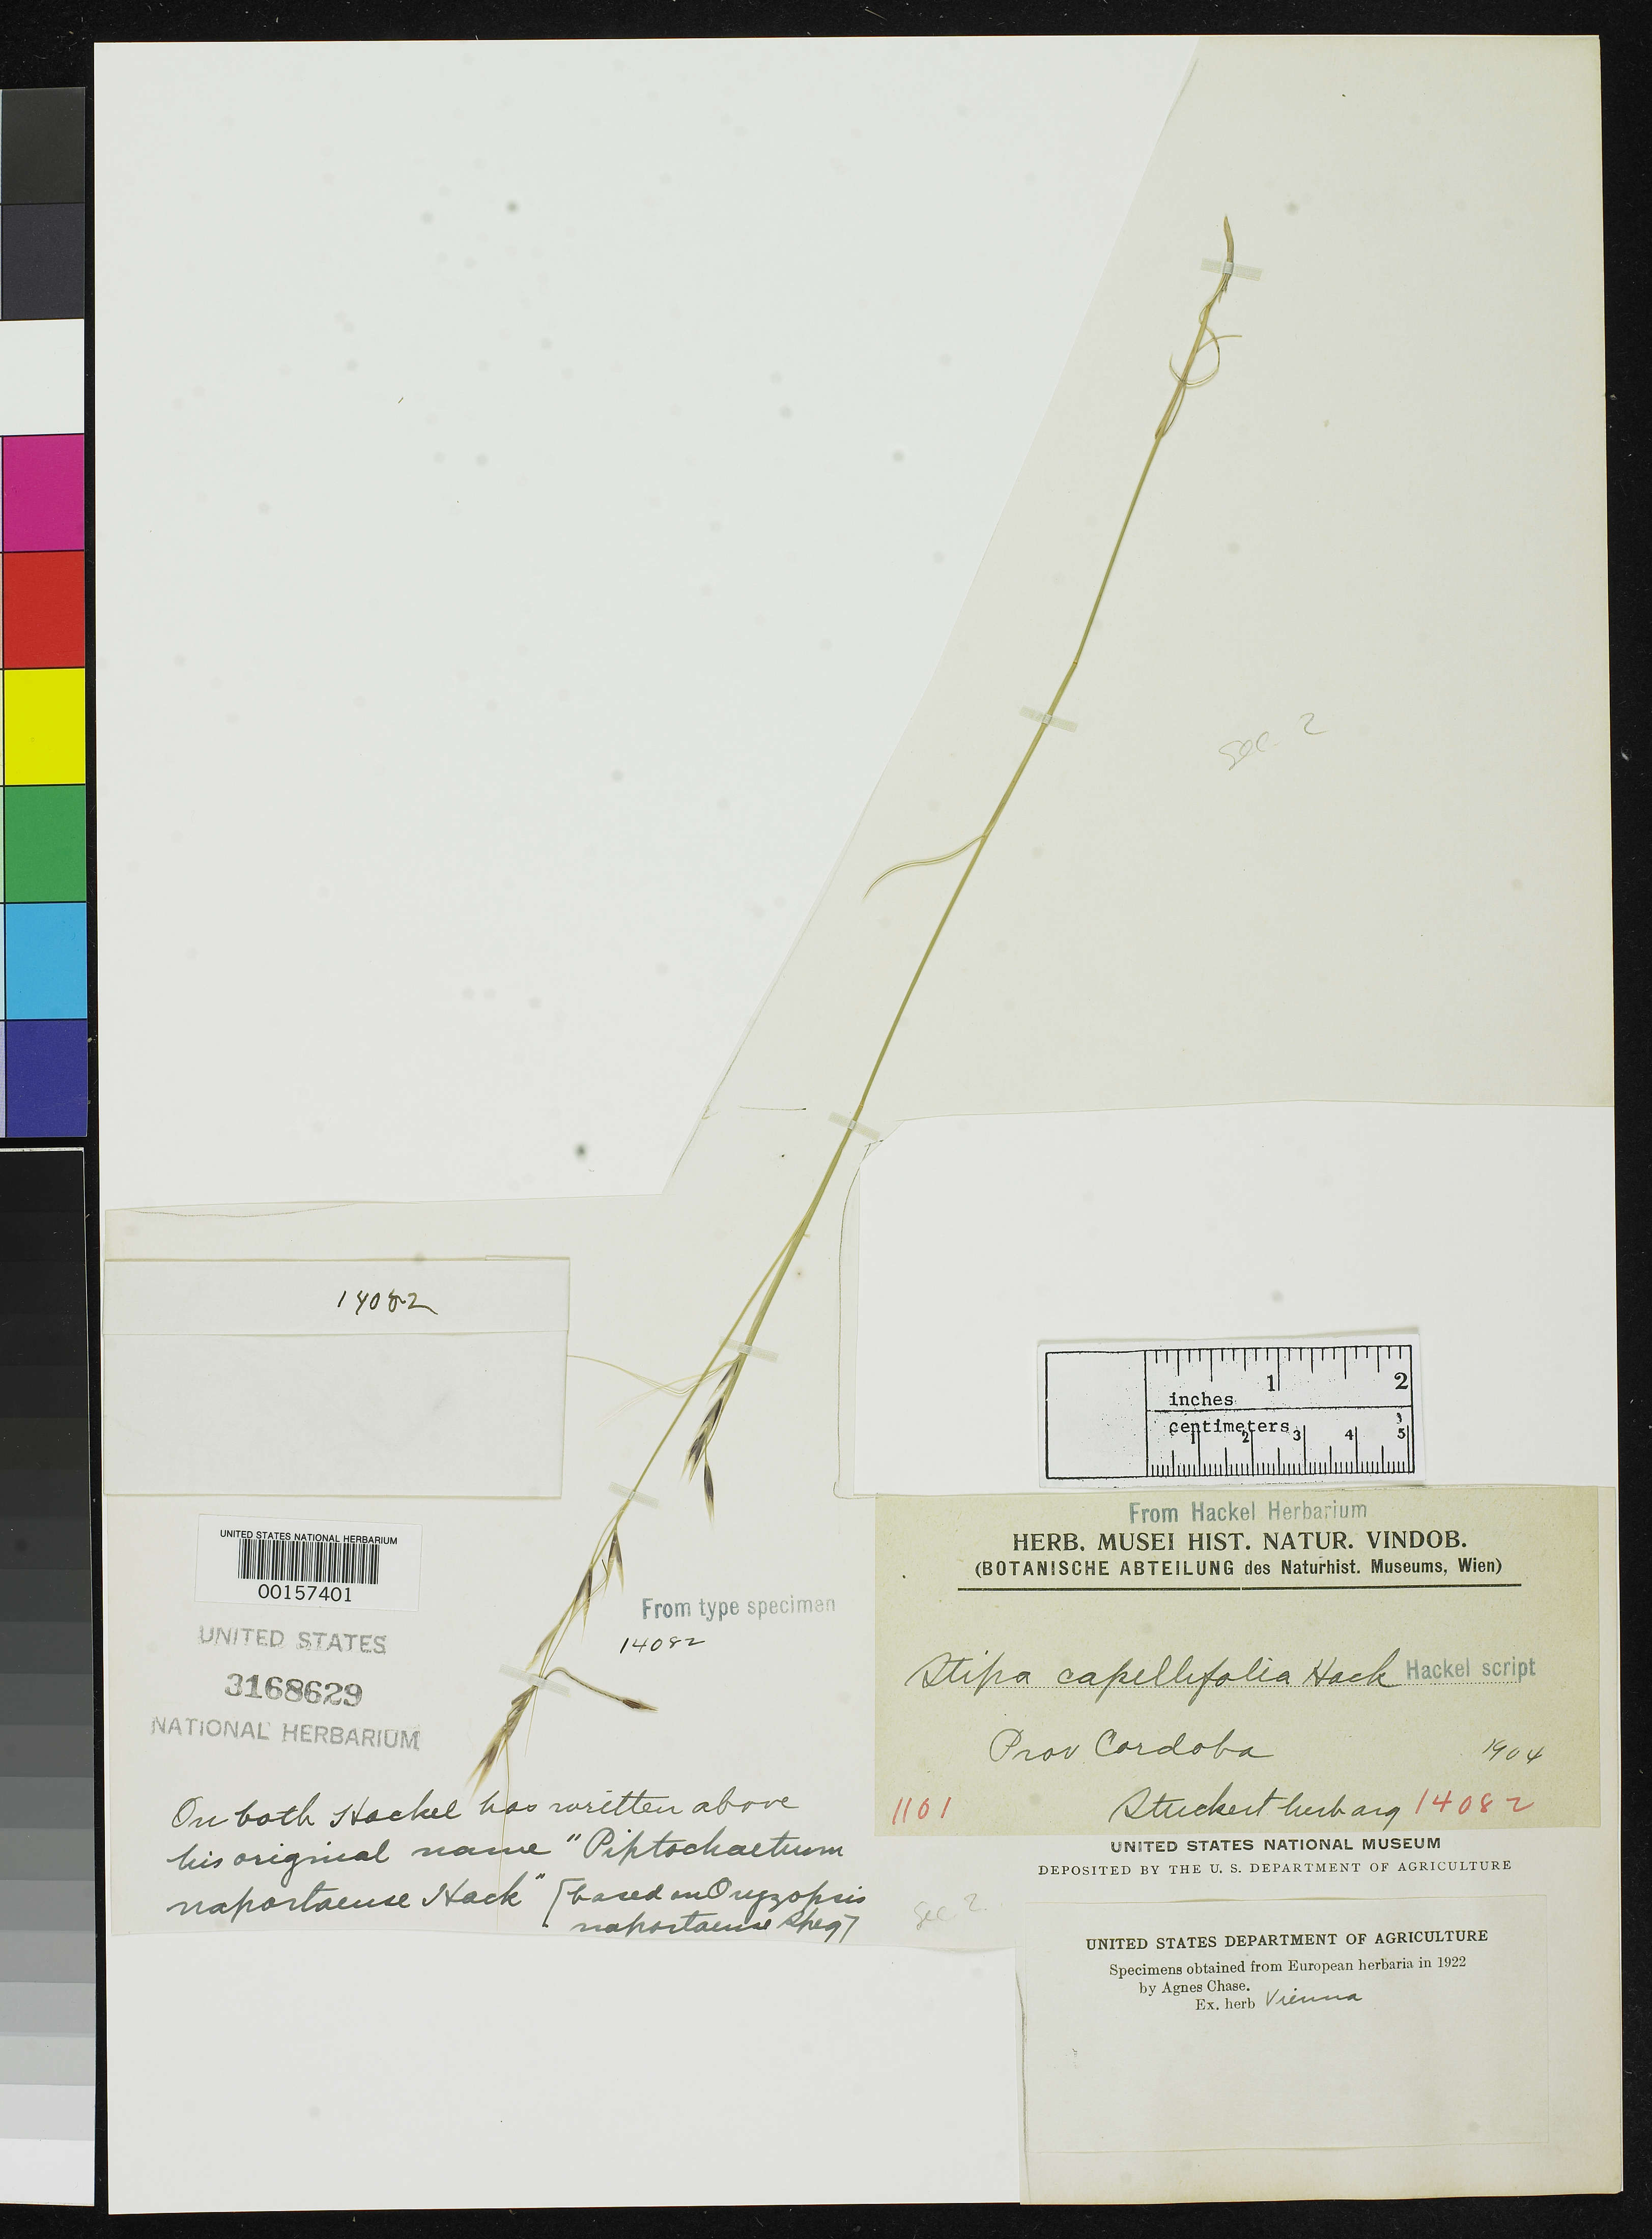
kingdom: Plantae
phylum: Tracheophyta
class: Liliopsida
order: Poales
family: Poaceae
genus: Stipa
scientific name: Stipa capillifolia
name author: Hack. ex Stuck.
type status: Type Fragment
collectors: T. Stuckert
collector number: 14082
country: Argentina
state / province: Córdoba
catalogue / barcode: US 3168629